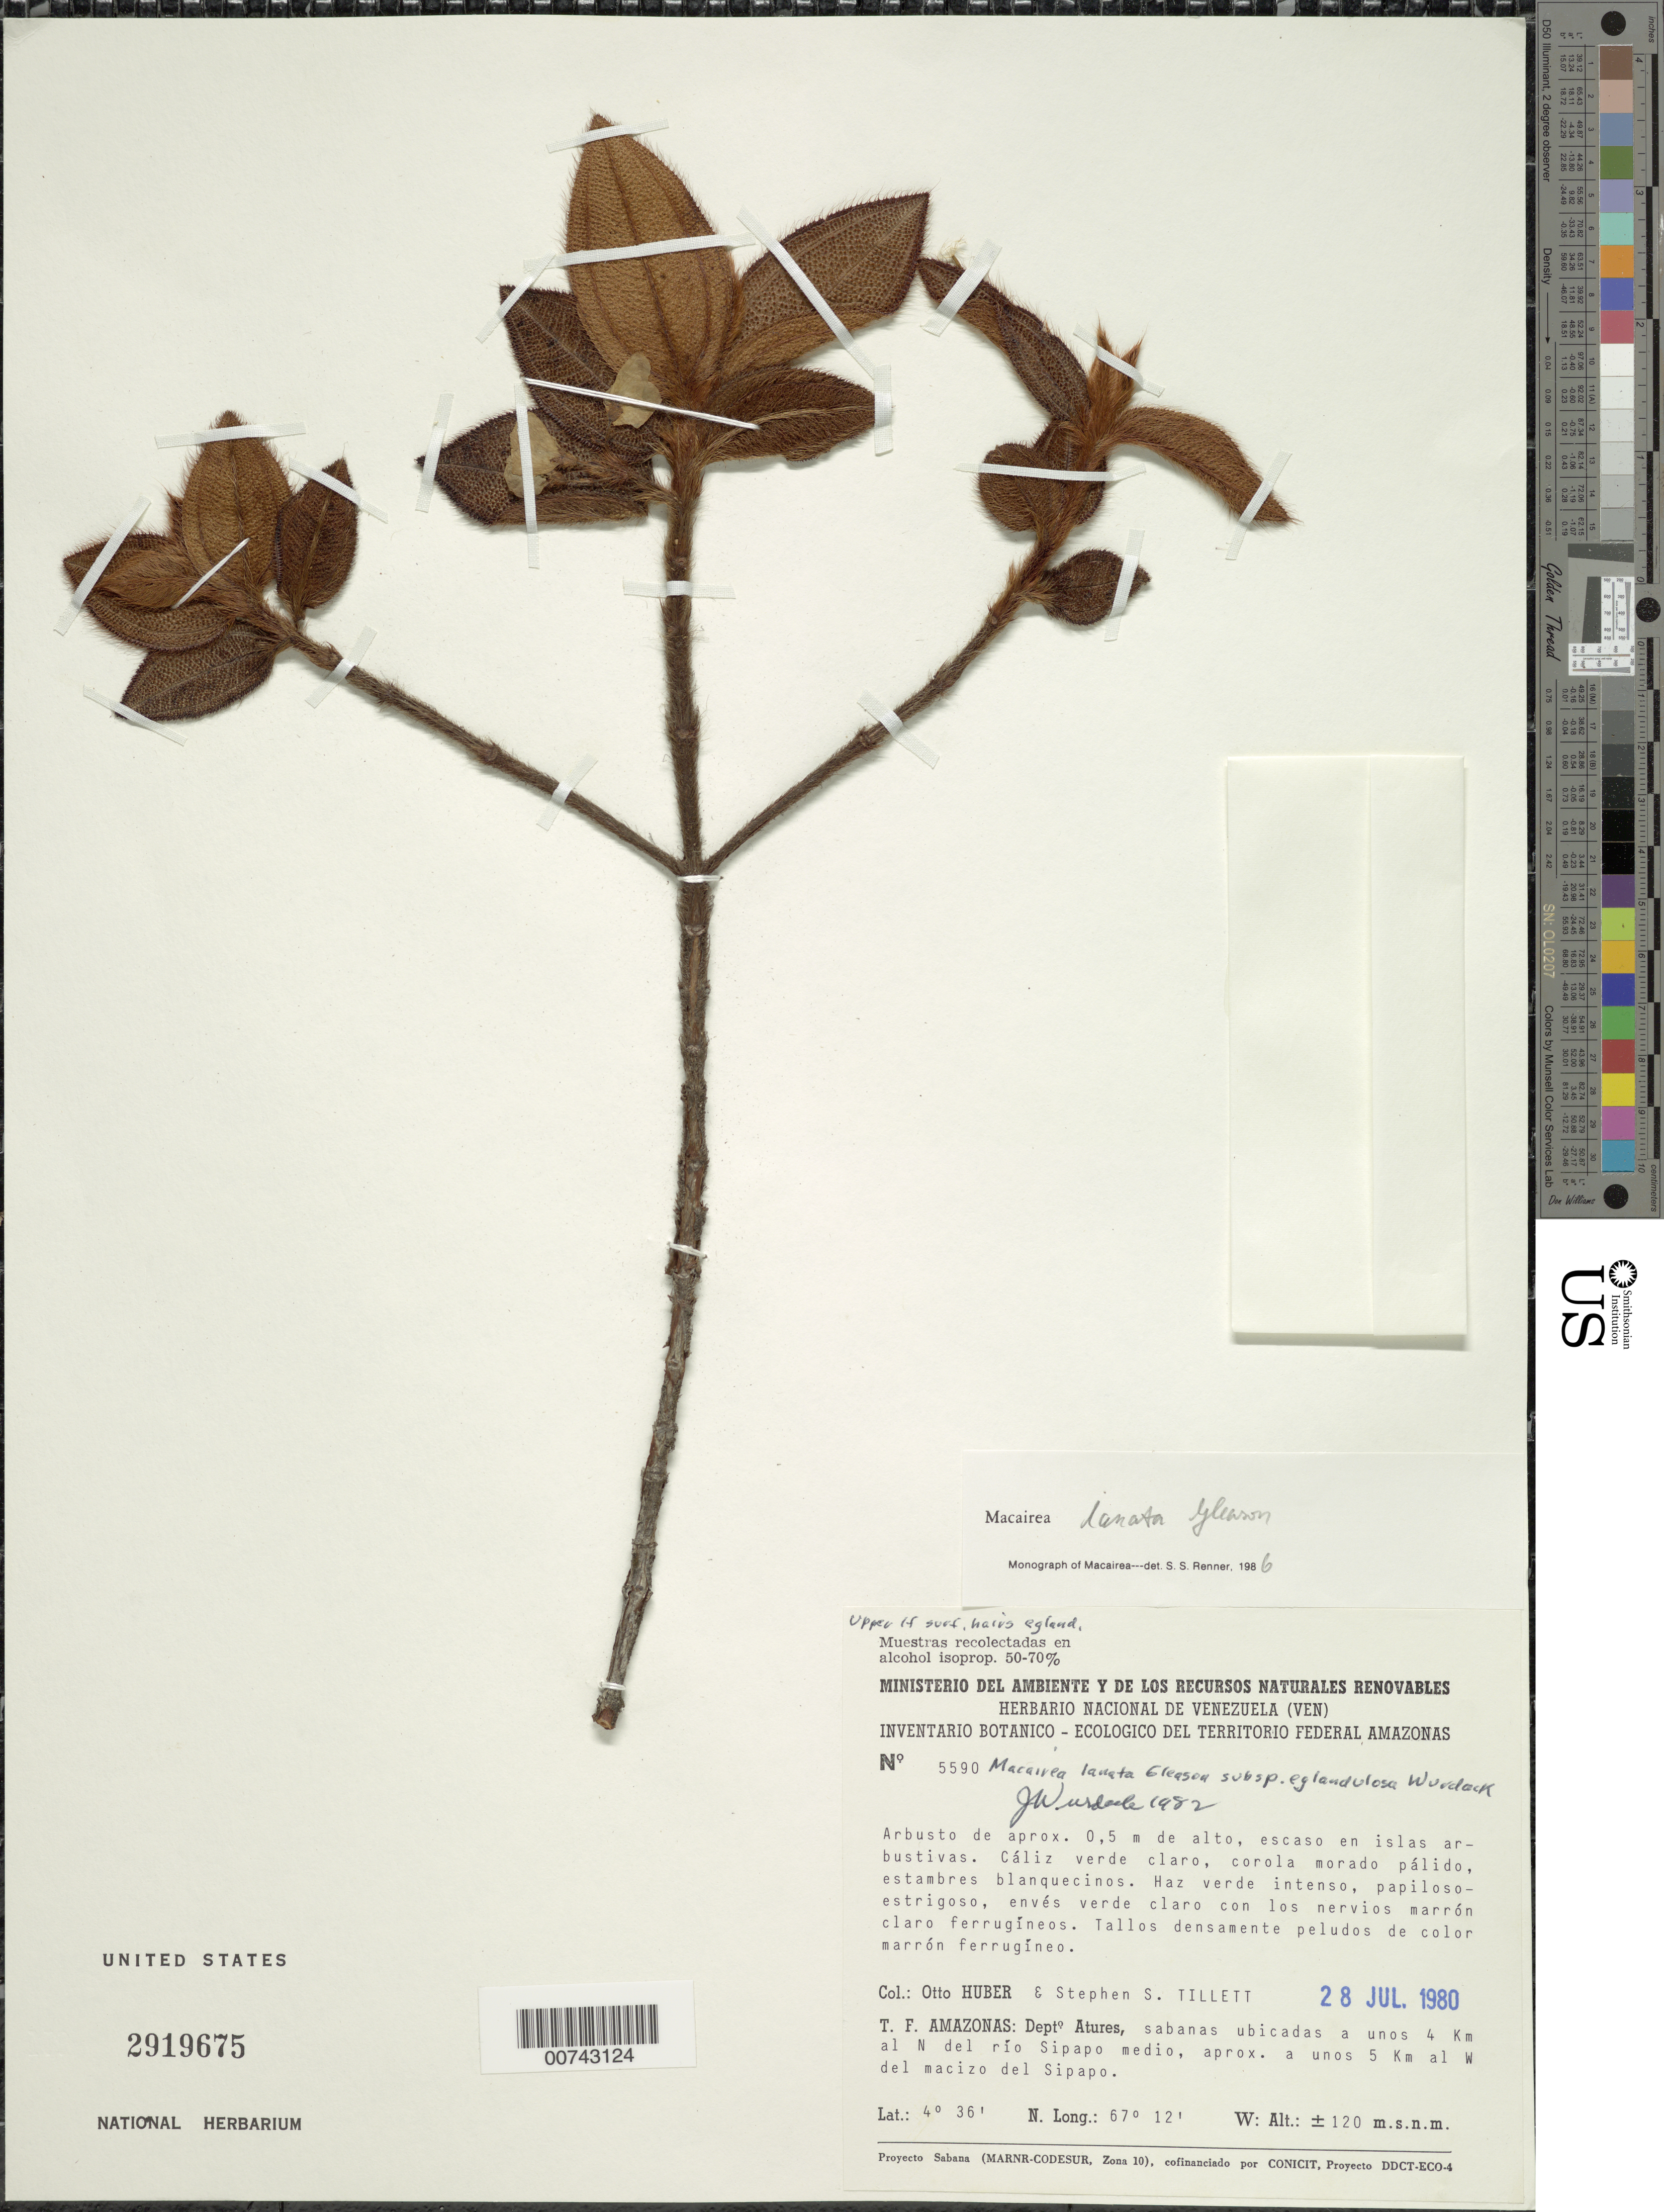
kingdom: Plantae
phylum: Tracheophyta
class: Magnoliopsida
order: Myrtales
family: Melastomataceae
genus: Macairea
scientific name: Macairea lanata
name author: Gleason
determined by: Wurdack, John J., (US), US (UNITED STATES)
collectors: O. Huber & S. S. Tillett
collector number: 5590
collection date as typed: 28-Jul-80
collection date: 1980-07-28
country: Venezuela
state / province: Amazonas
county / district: Atures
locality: Río Sipapo medio, 4 km al N, aprox. a unos 5 km al W del Macizo del Sipapo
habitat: En islas arbustivas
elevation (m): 120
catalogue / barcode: US 2919675